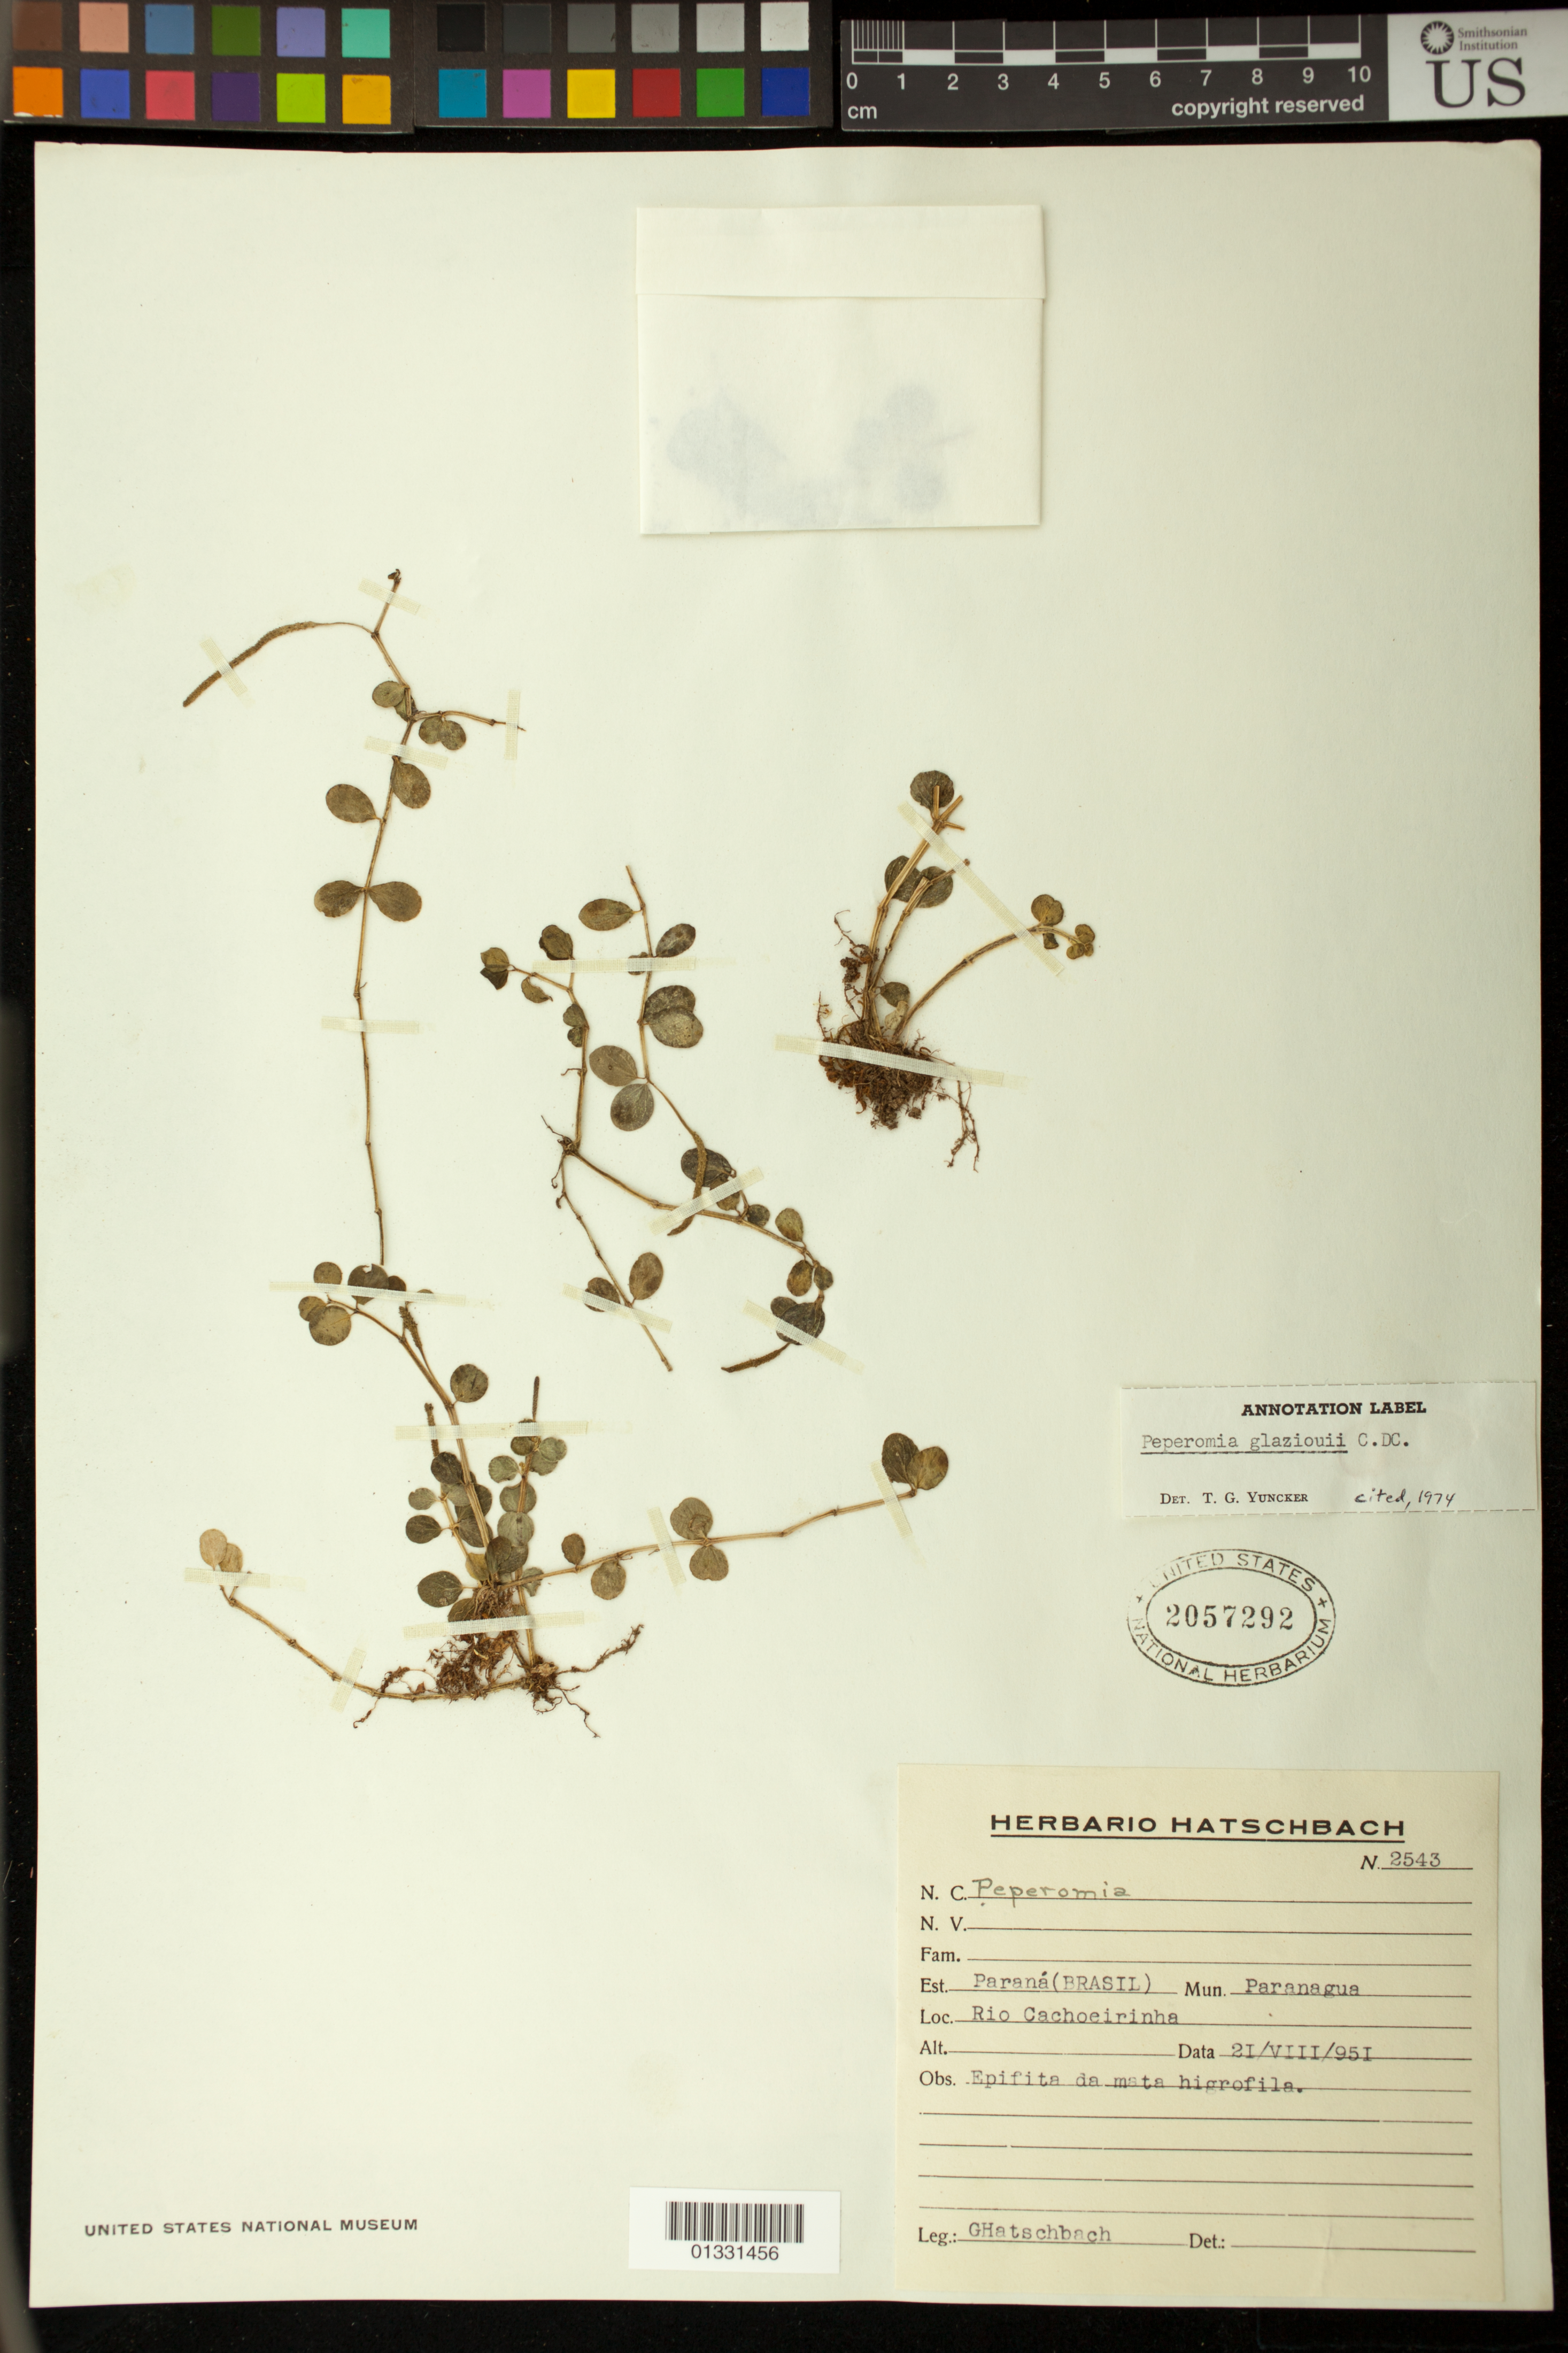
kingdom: Plantae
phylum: Tracheophyta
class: Magnoliopsida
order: Piperales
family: Piperaceae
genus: Peperomia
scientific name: Peperomia glazioui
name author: C. DC.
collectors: G. Hatschbach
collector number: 2543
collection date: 1951-08-21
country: Brazil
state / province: Paraná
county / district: Paranaguá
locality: Rio Cachoeirinha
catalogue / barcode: US 2057292